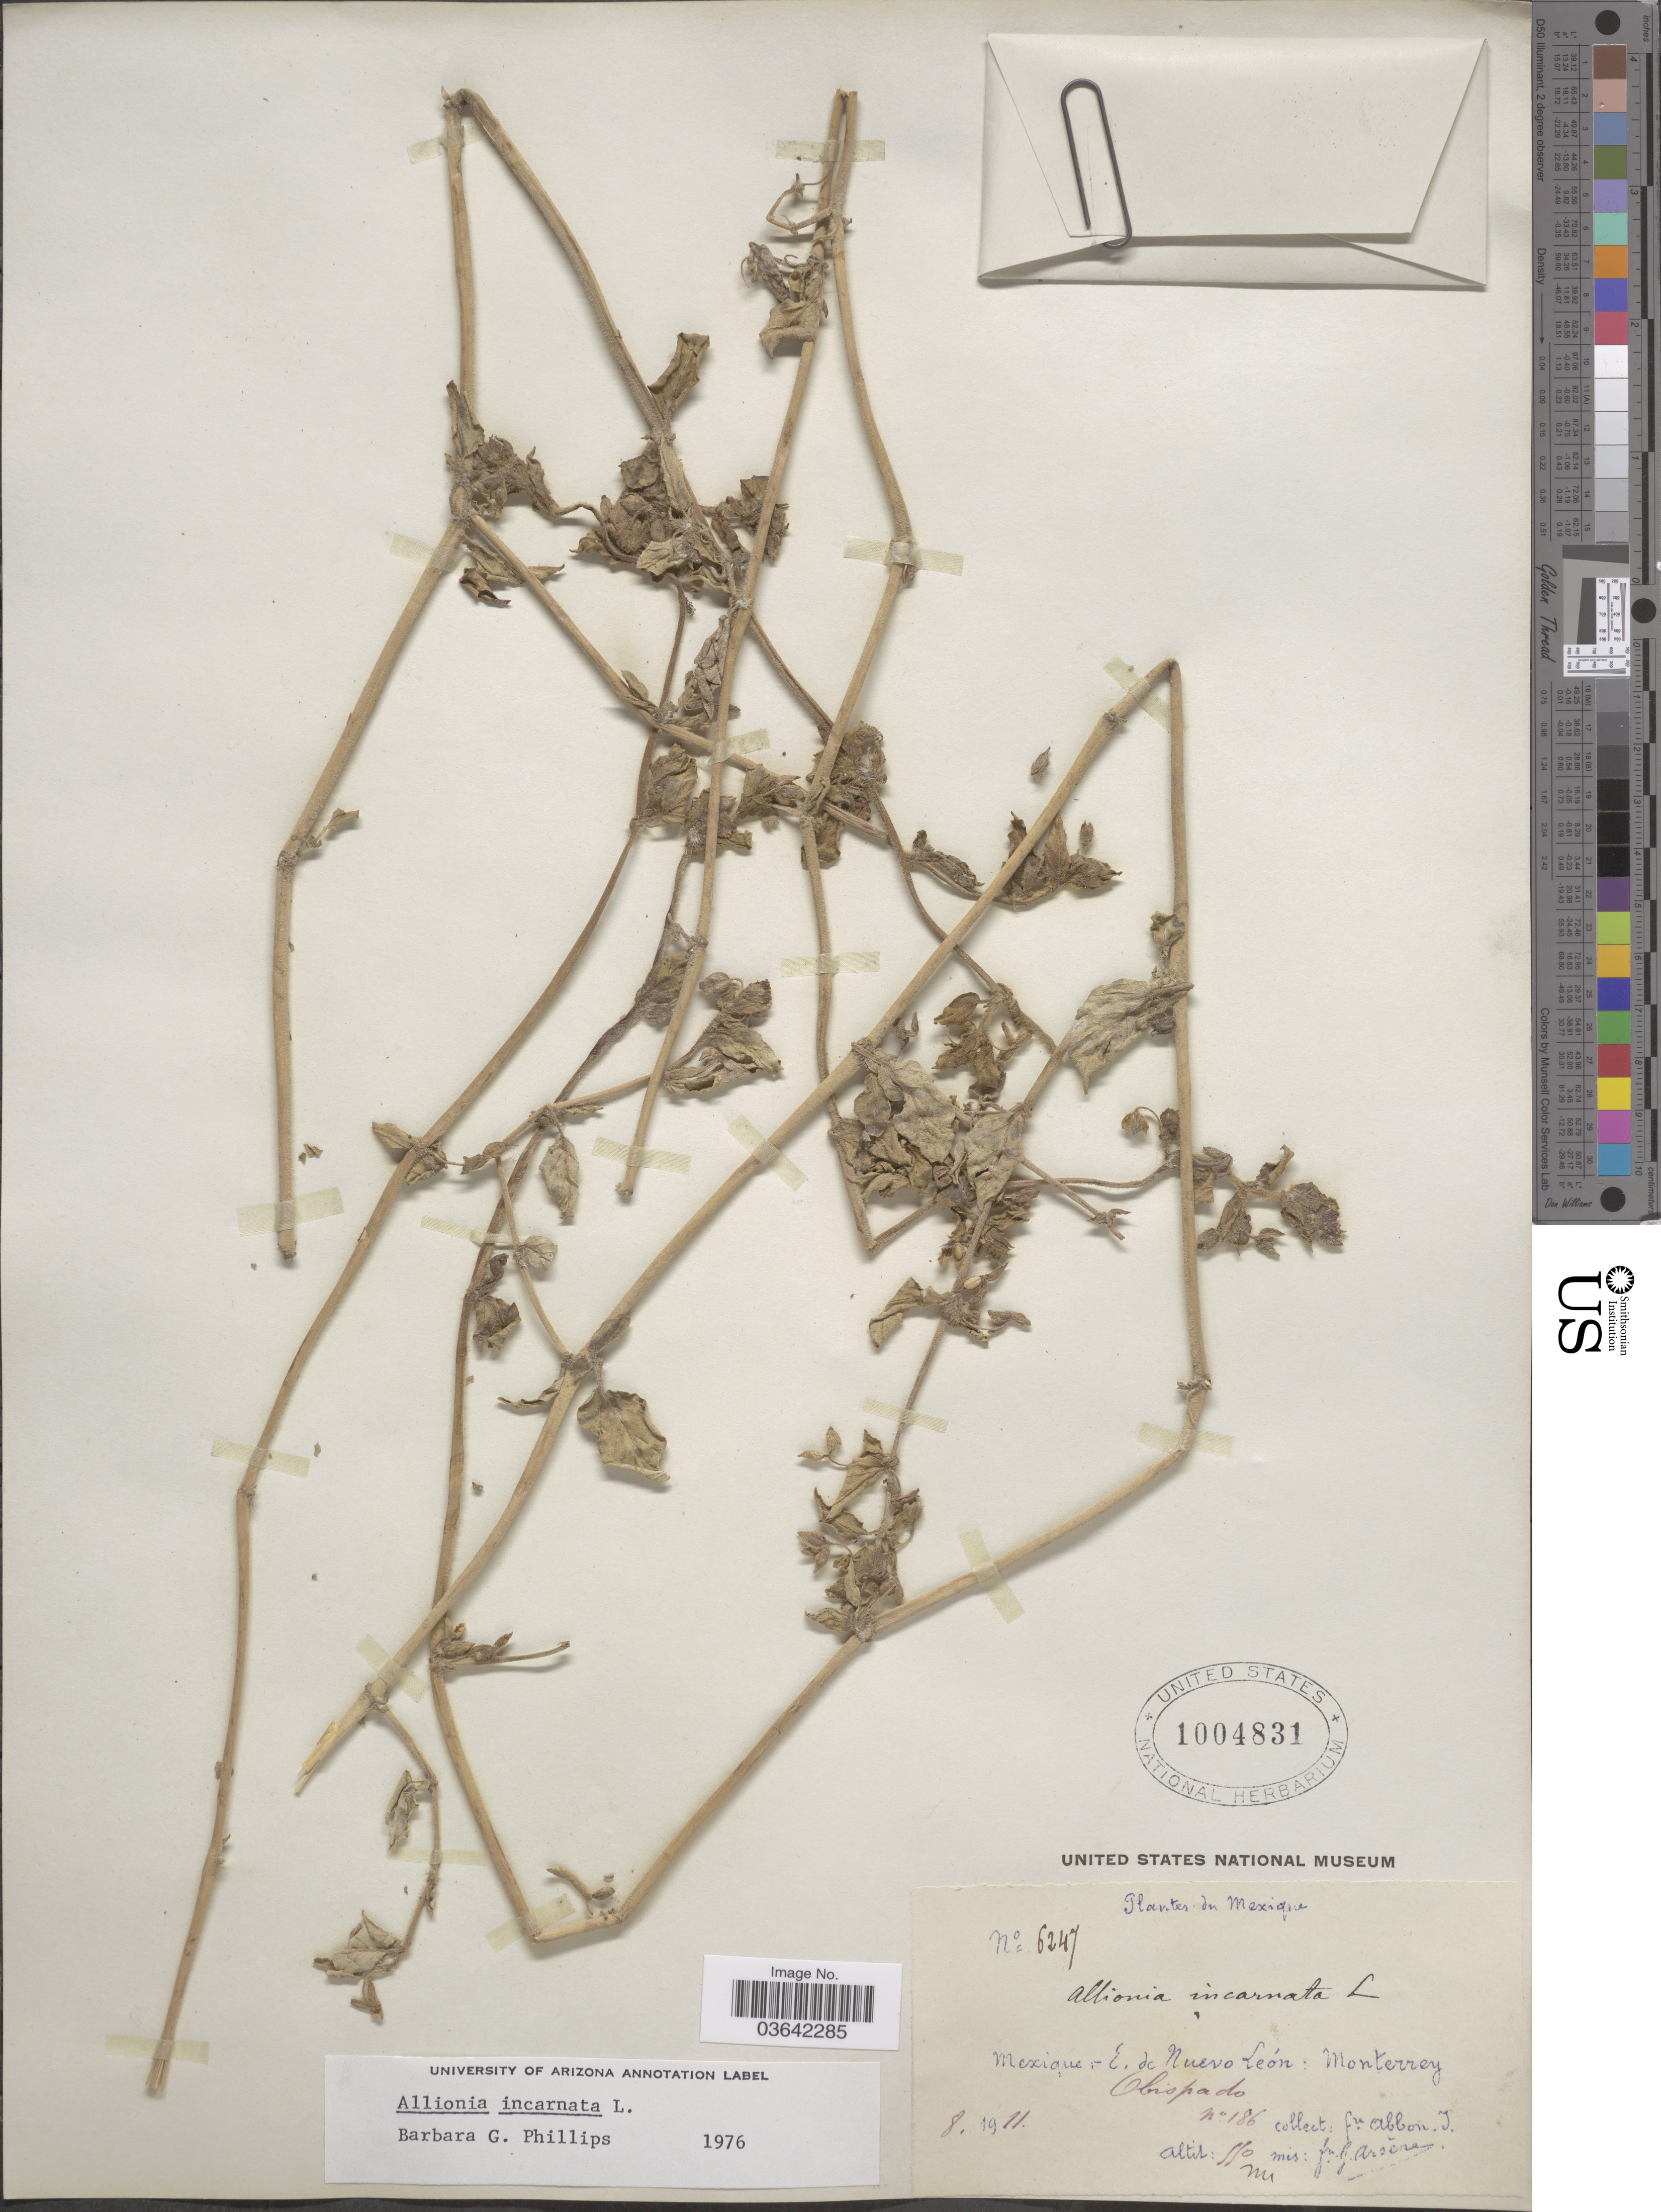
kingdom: Plantae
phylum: Tracheophyta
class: Magnoliopsida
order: Caryophyllales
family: Nyctaginaceae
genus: Allionia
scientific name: Allionia incarnata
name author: L.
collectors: Bro. Abbon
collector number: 6247/186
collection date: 1911-08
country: Mexico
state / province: Nuevo León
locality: Monterrey, Obispado.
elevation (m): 550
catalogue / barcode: US 1004831